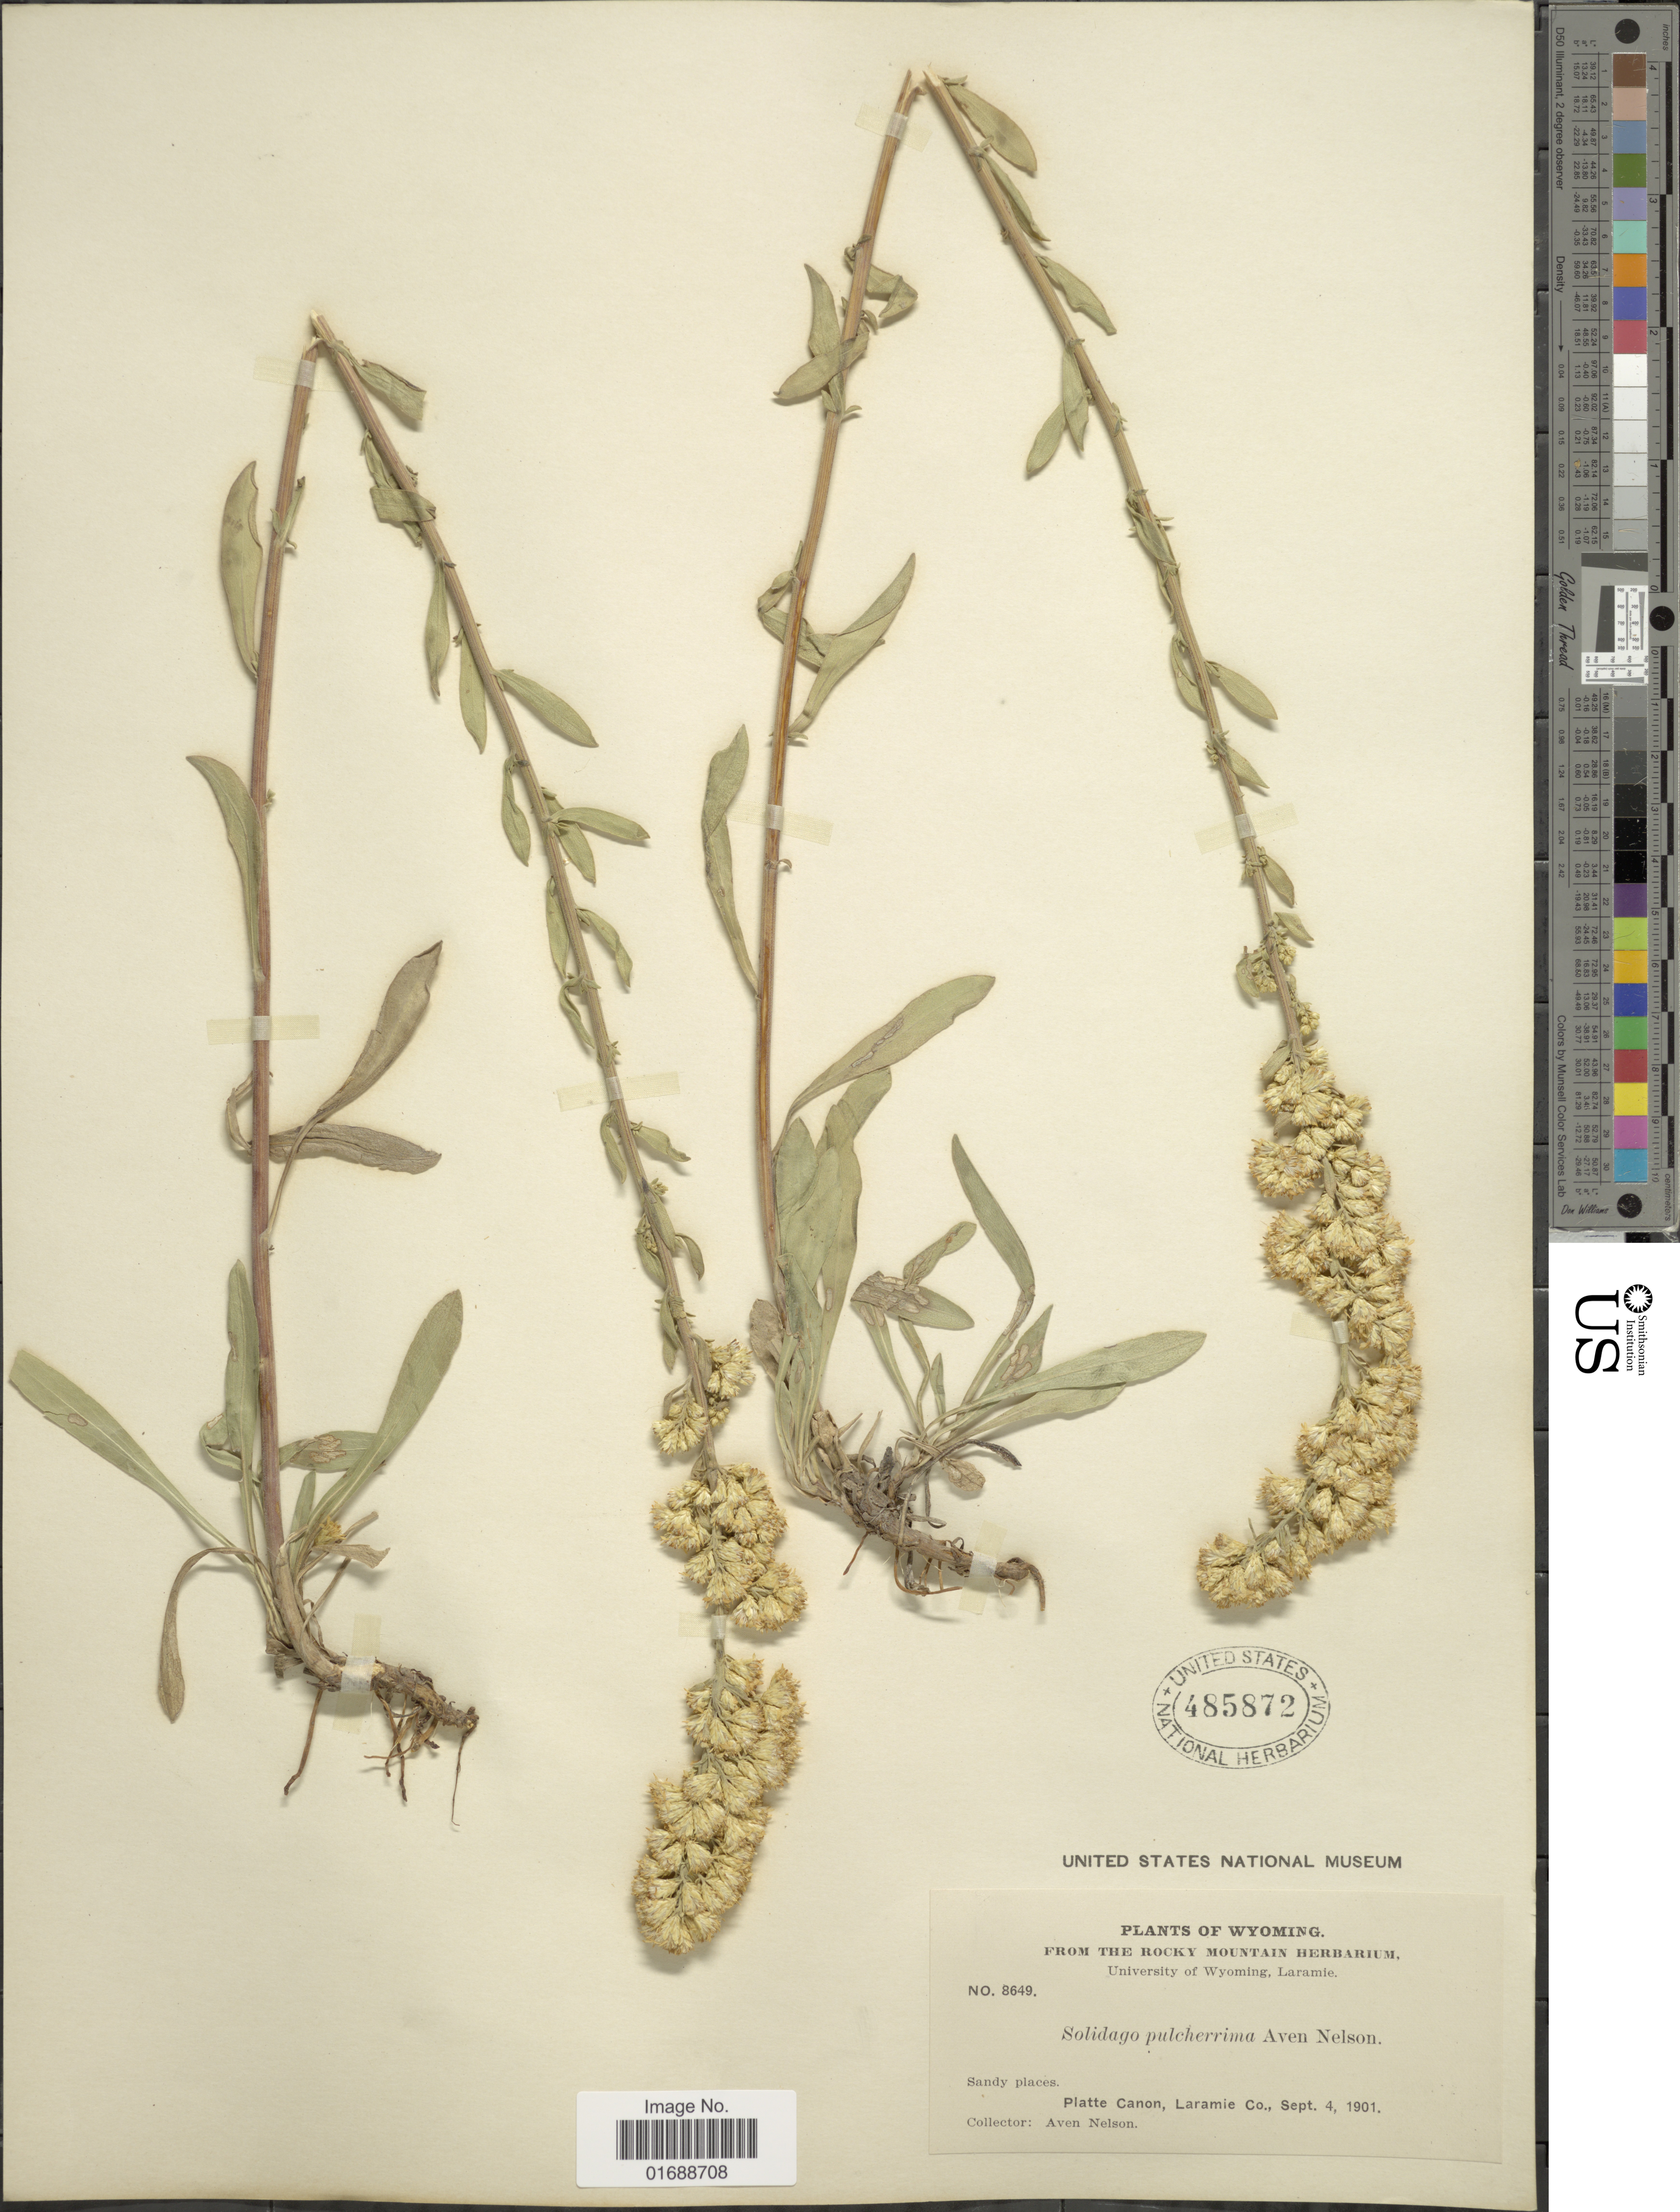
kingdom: Plantae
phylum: Tracheophyta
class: Magnoliopsida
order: Asterales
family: Asteraceae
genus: Solidago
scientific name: Solidago nana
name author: Nutt.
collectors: A. Nelson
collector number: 8649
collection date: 1901-09-04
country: United States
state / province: Wyoming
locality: Platte Canon, Laramie Co.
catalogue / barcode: US 485872